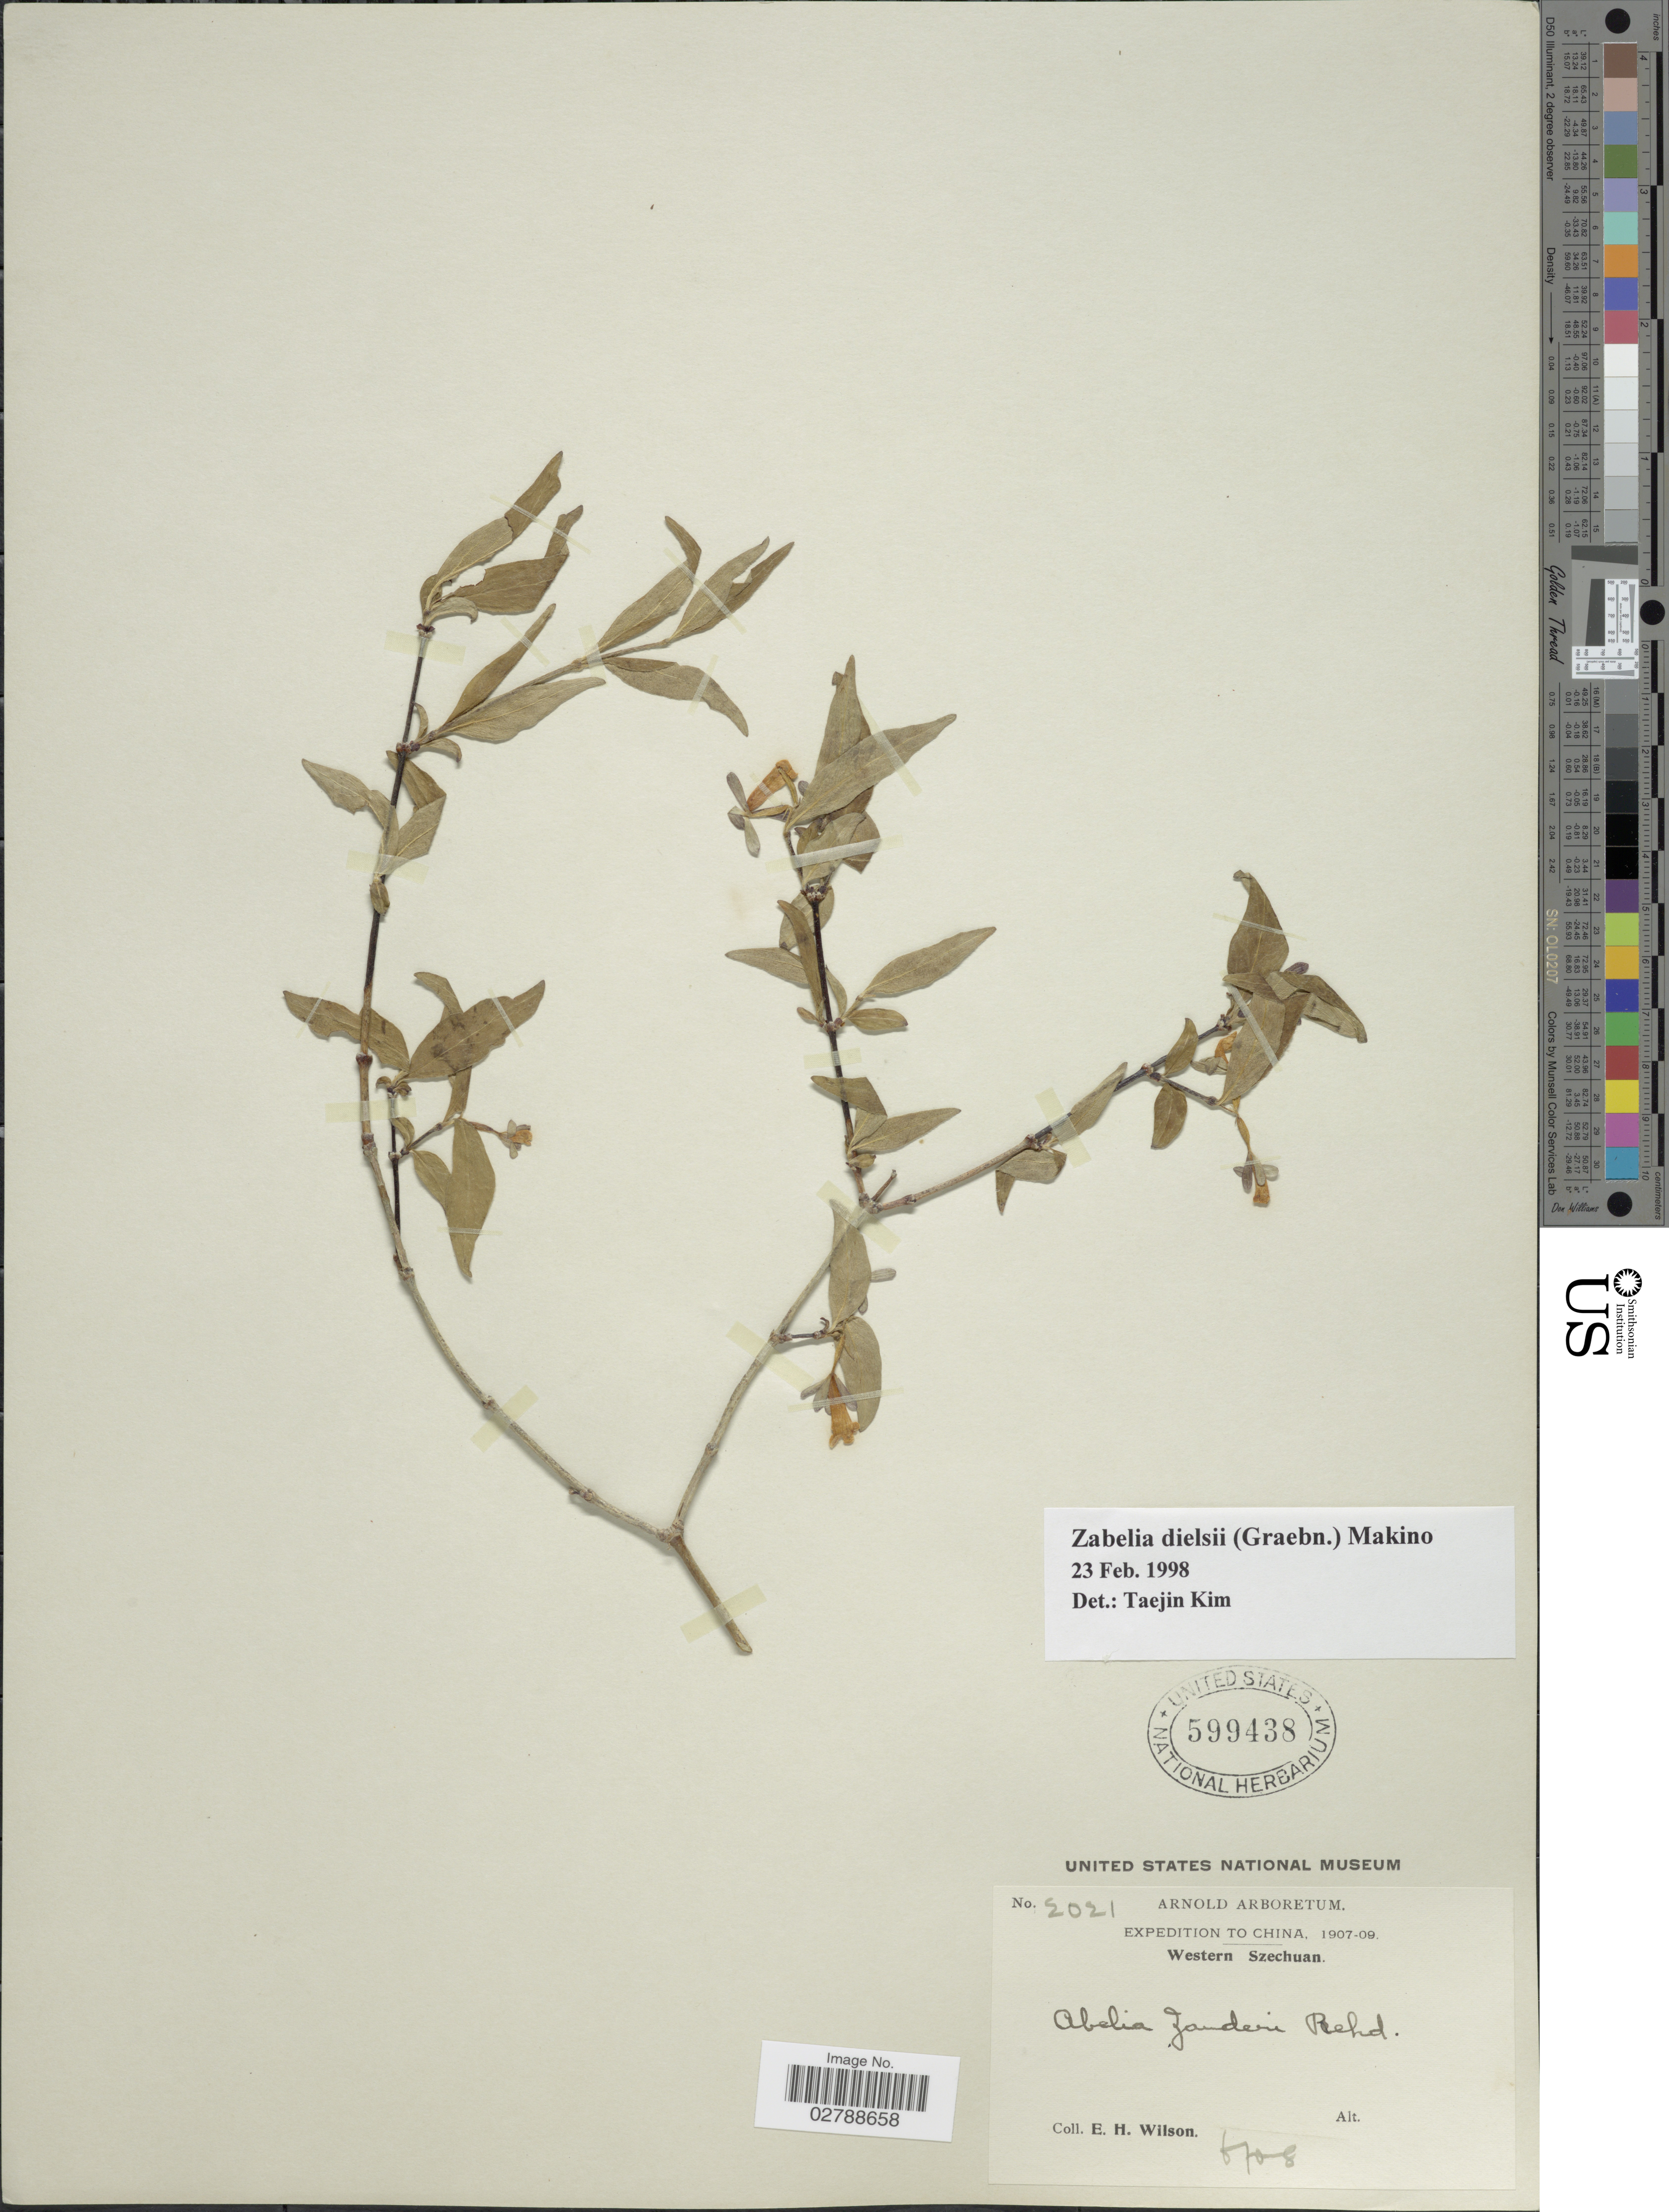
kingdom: Plantae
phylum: Tracheophyta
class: Magnoliopsida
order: Dipsacales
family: Caprifoliaceae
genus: Zabelia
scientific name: Zabelia dielsii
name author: (Graebn.) Makino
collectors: E. Wilson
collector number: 2021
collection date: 1908-06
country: China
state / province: Sichuan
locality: Western Szechuan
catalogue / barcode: US 599438